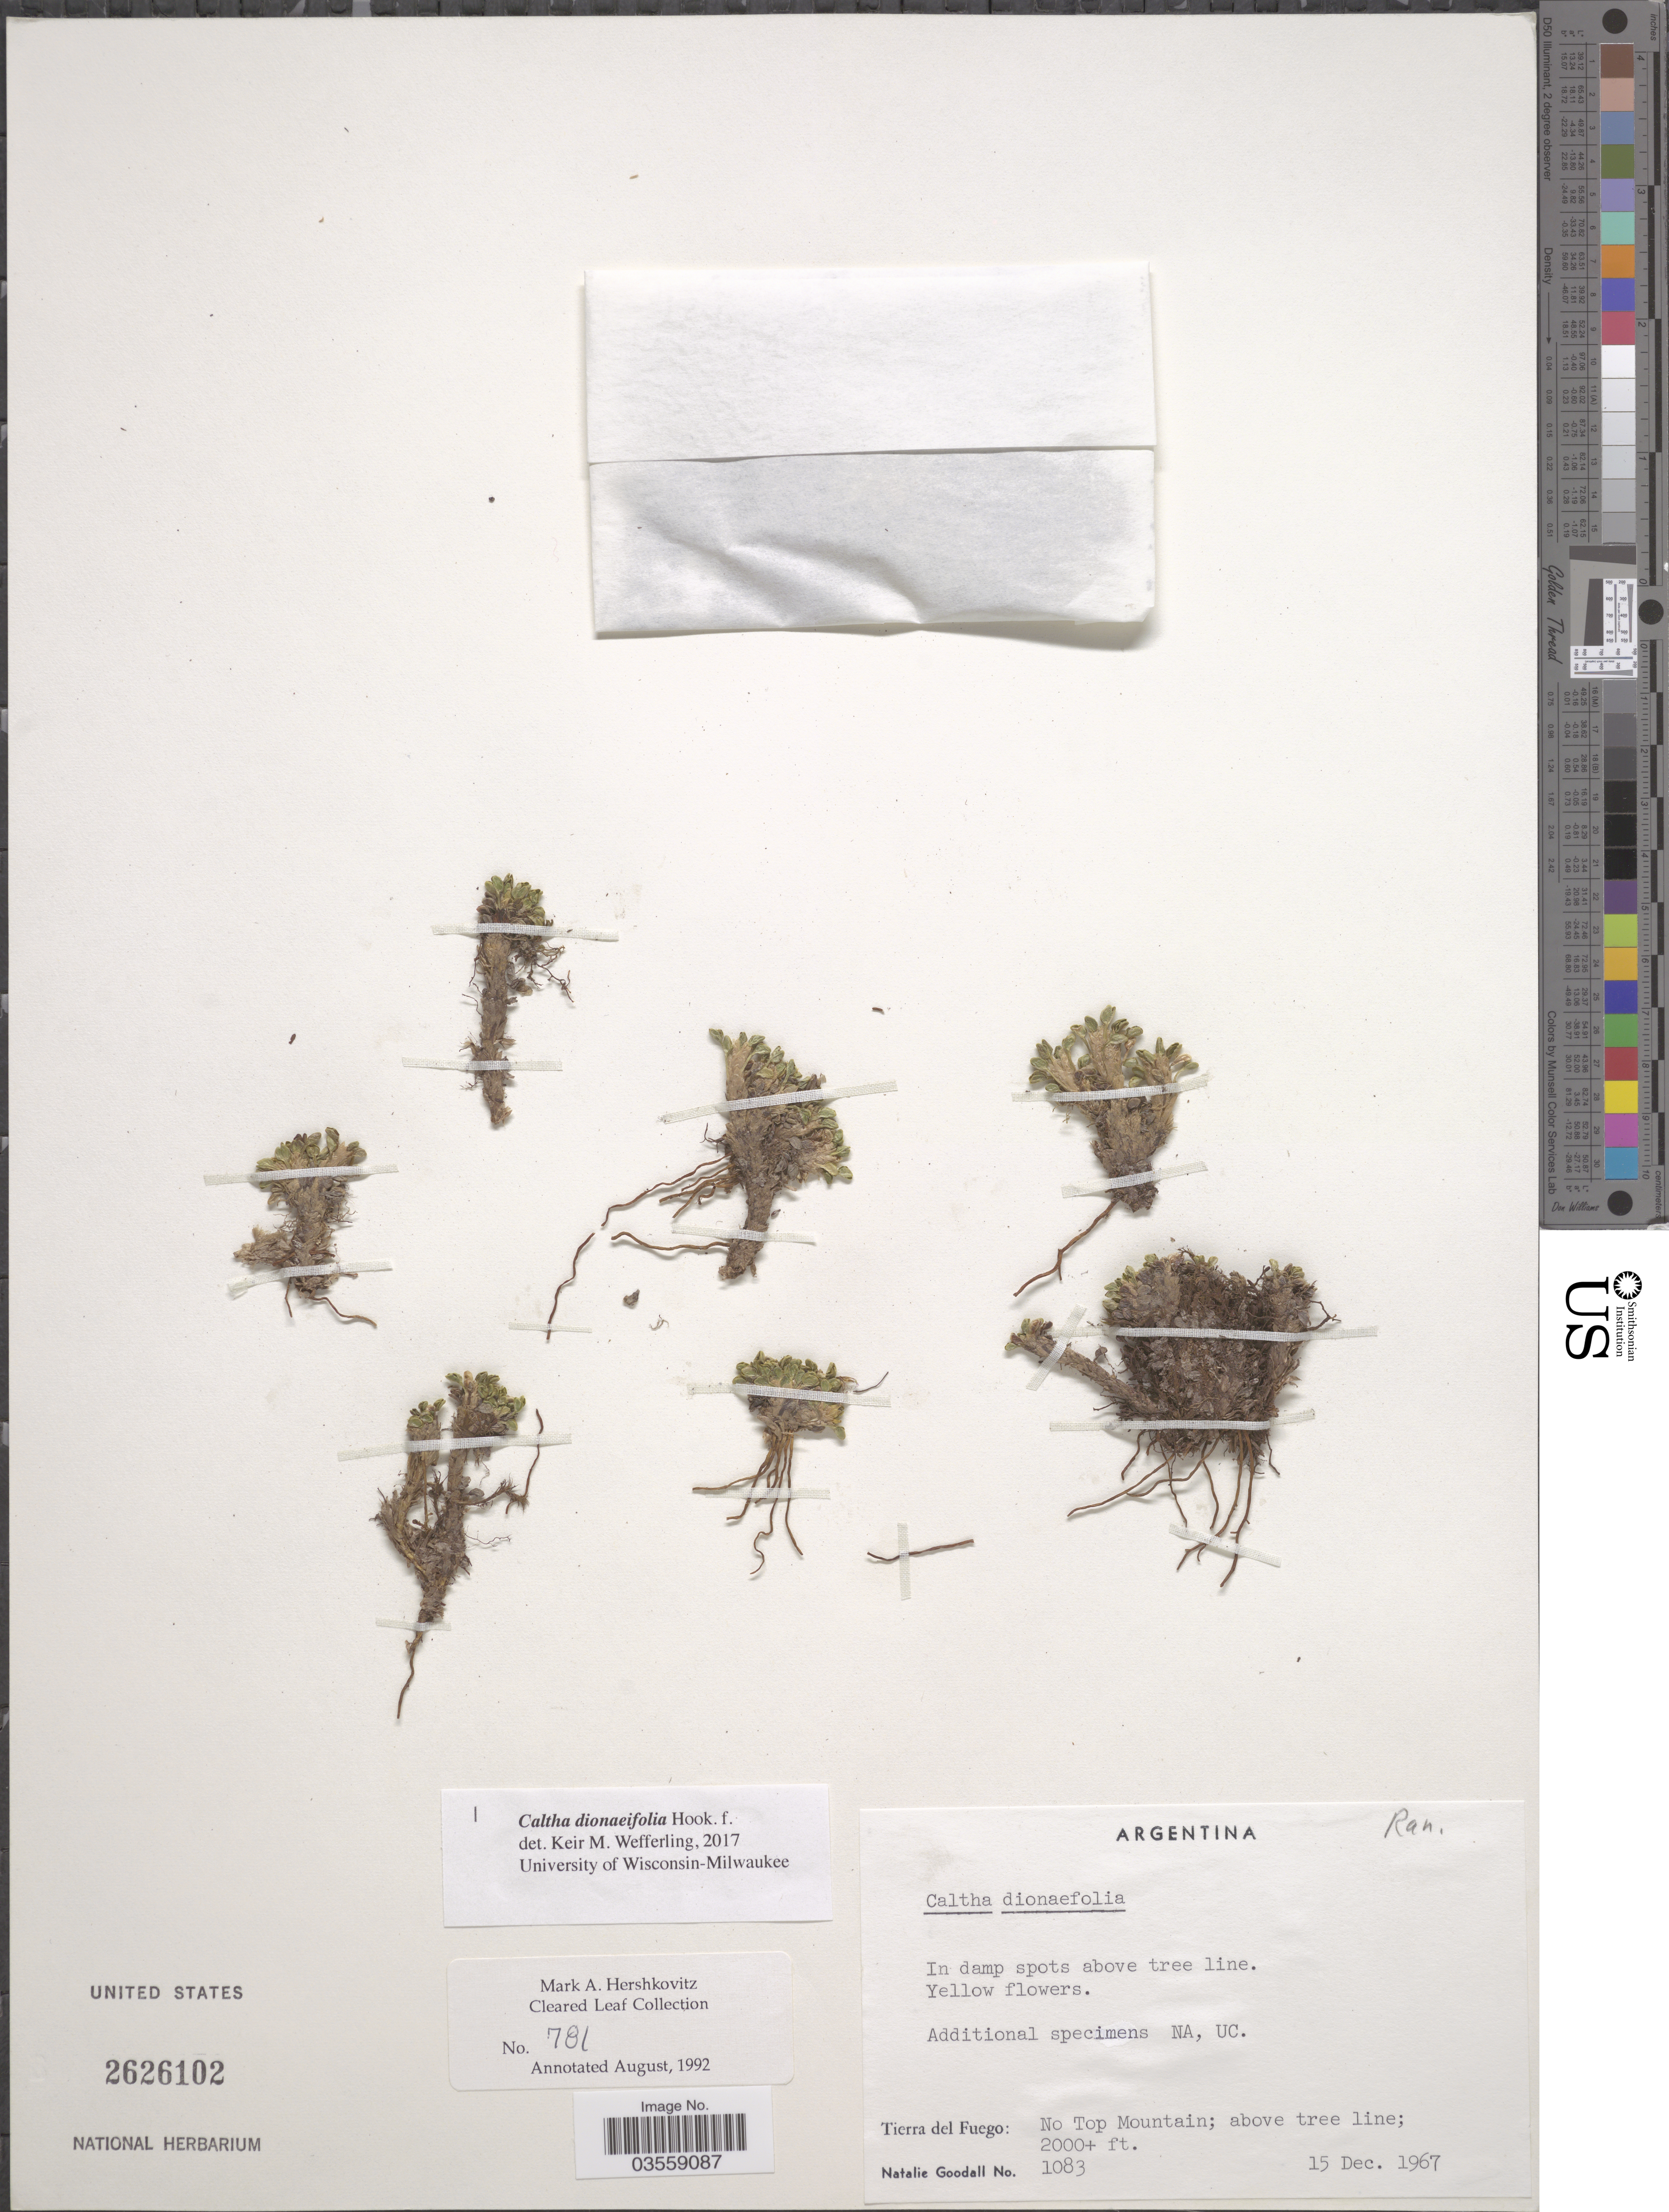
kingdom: Plantae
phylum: Tracheophyta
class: Magnoliopsida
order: Ranunculales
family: Ranunculaceae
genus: Caltha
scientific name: Caltha dioneifolia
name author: Hook. f.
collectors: N. Goodall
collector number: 1083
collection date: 1967-12-15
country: Argentina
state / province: Tierra del Fuego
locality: No Top Mountain.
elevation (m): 610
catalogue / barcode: US 2626102